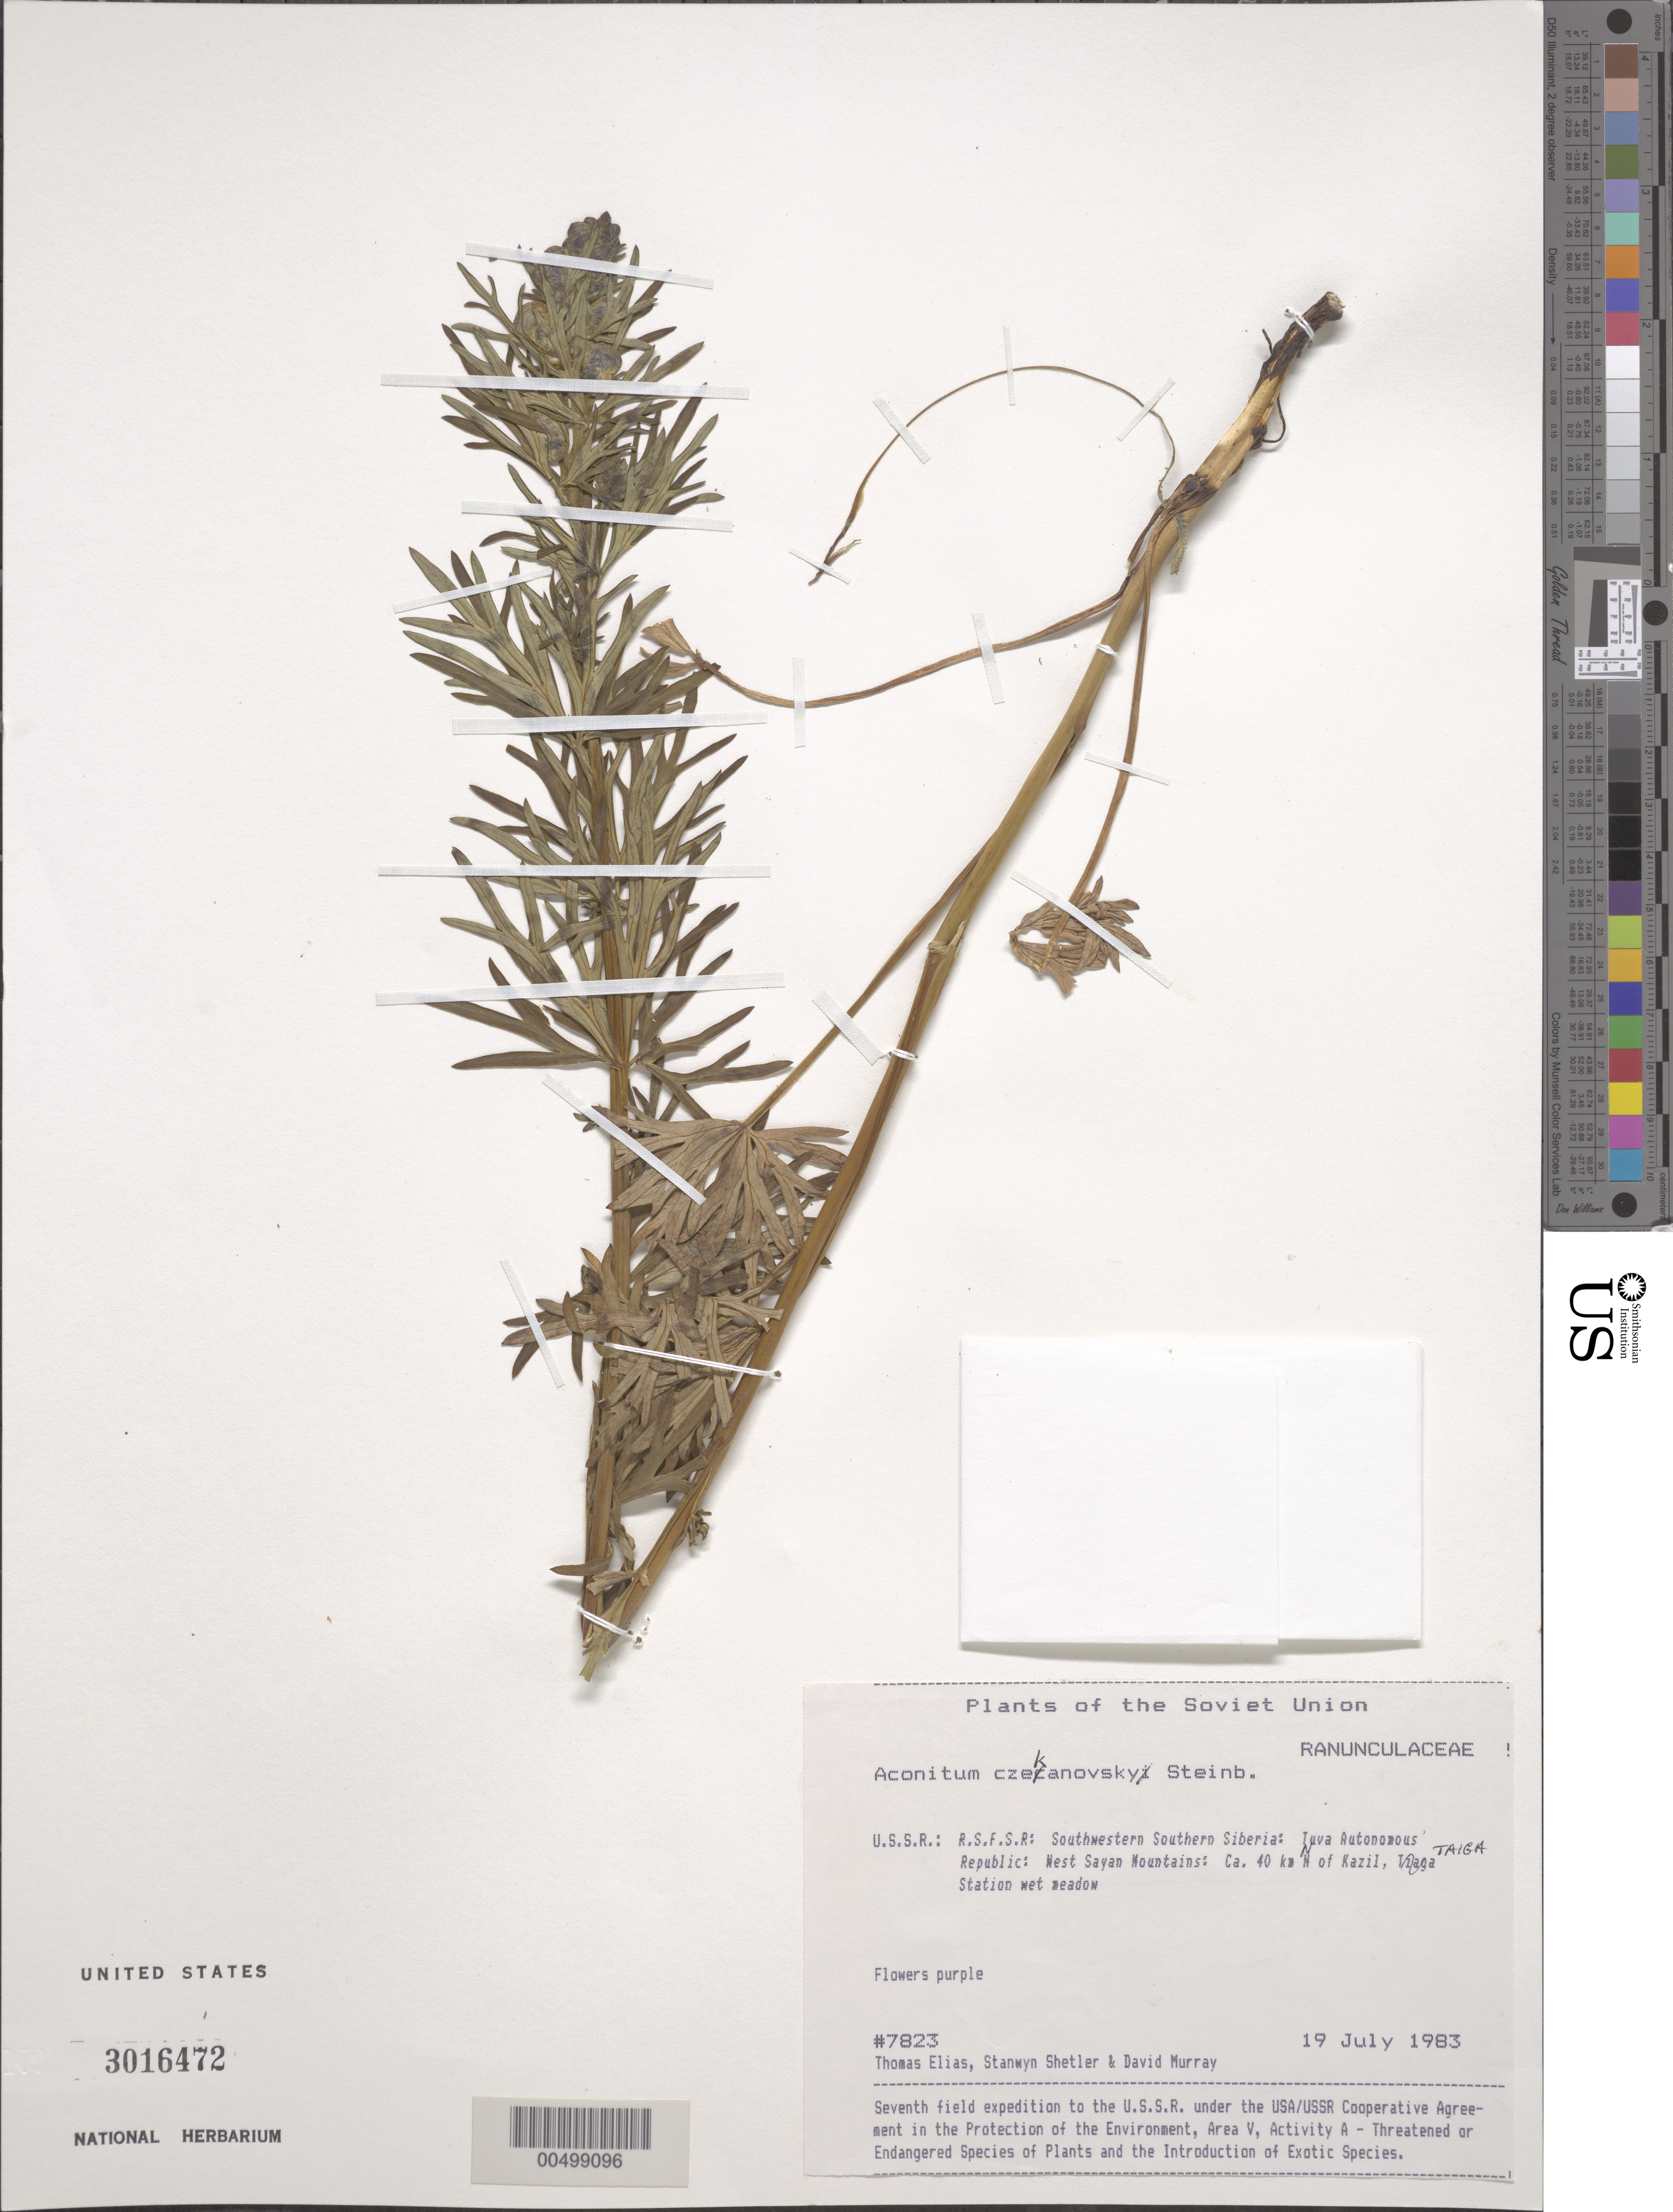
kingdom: Plantae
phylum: Tracheophyta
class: Magnoliopsida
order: Ranunculales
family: Ranunculaceae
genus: Aconitum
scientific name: Aconitum czekanovskyi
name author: Steinb.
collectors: T. Elias, S. Shetler & D. F. Murray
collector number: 7823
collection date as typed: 19 Jul 1983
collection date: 1983-07-19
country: Russian Federation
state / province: Tuva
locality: West Sayan Mountains, ca. 40 km N of Kazil [Kyzyl], Taiga Station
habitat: wet meadow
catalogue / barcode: US 3016472